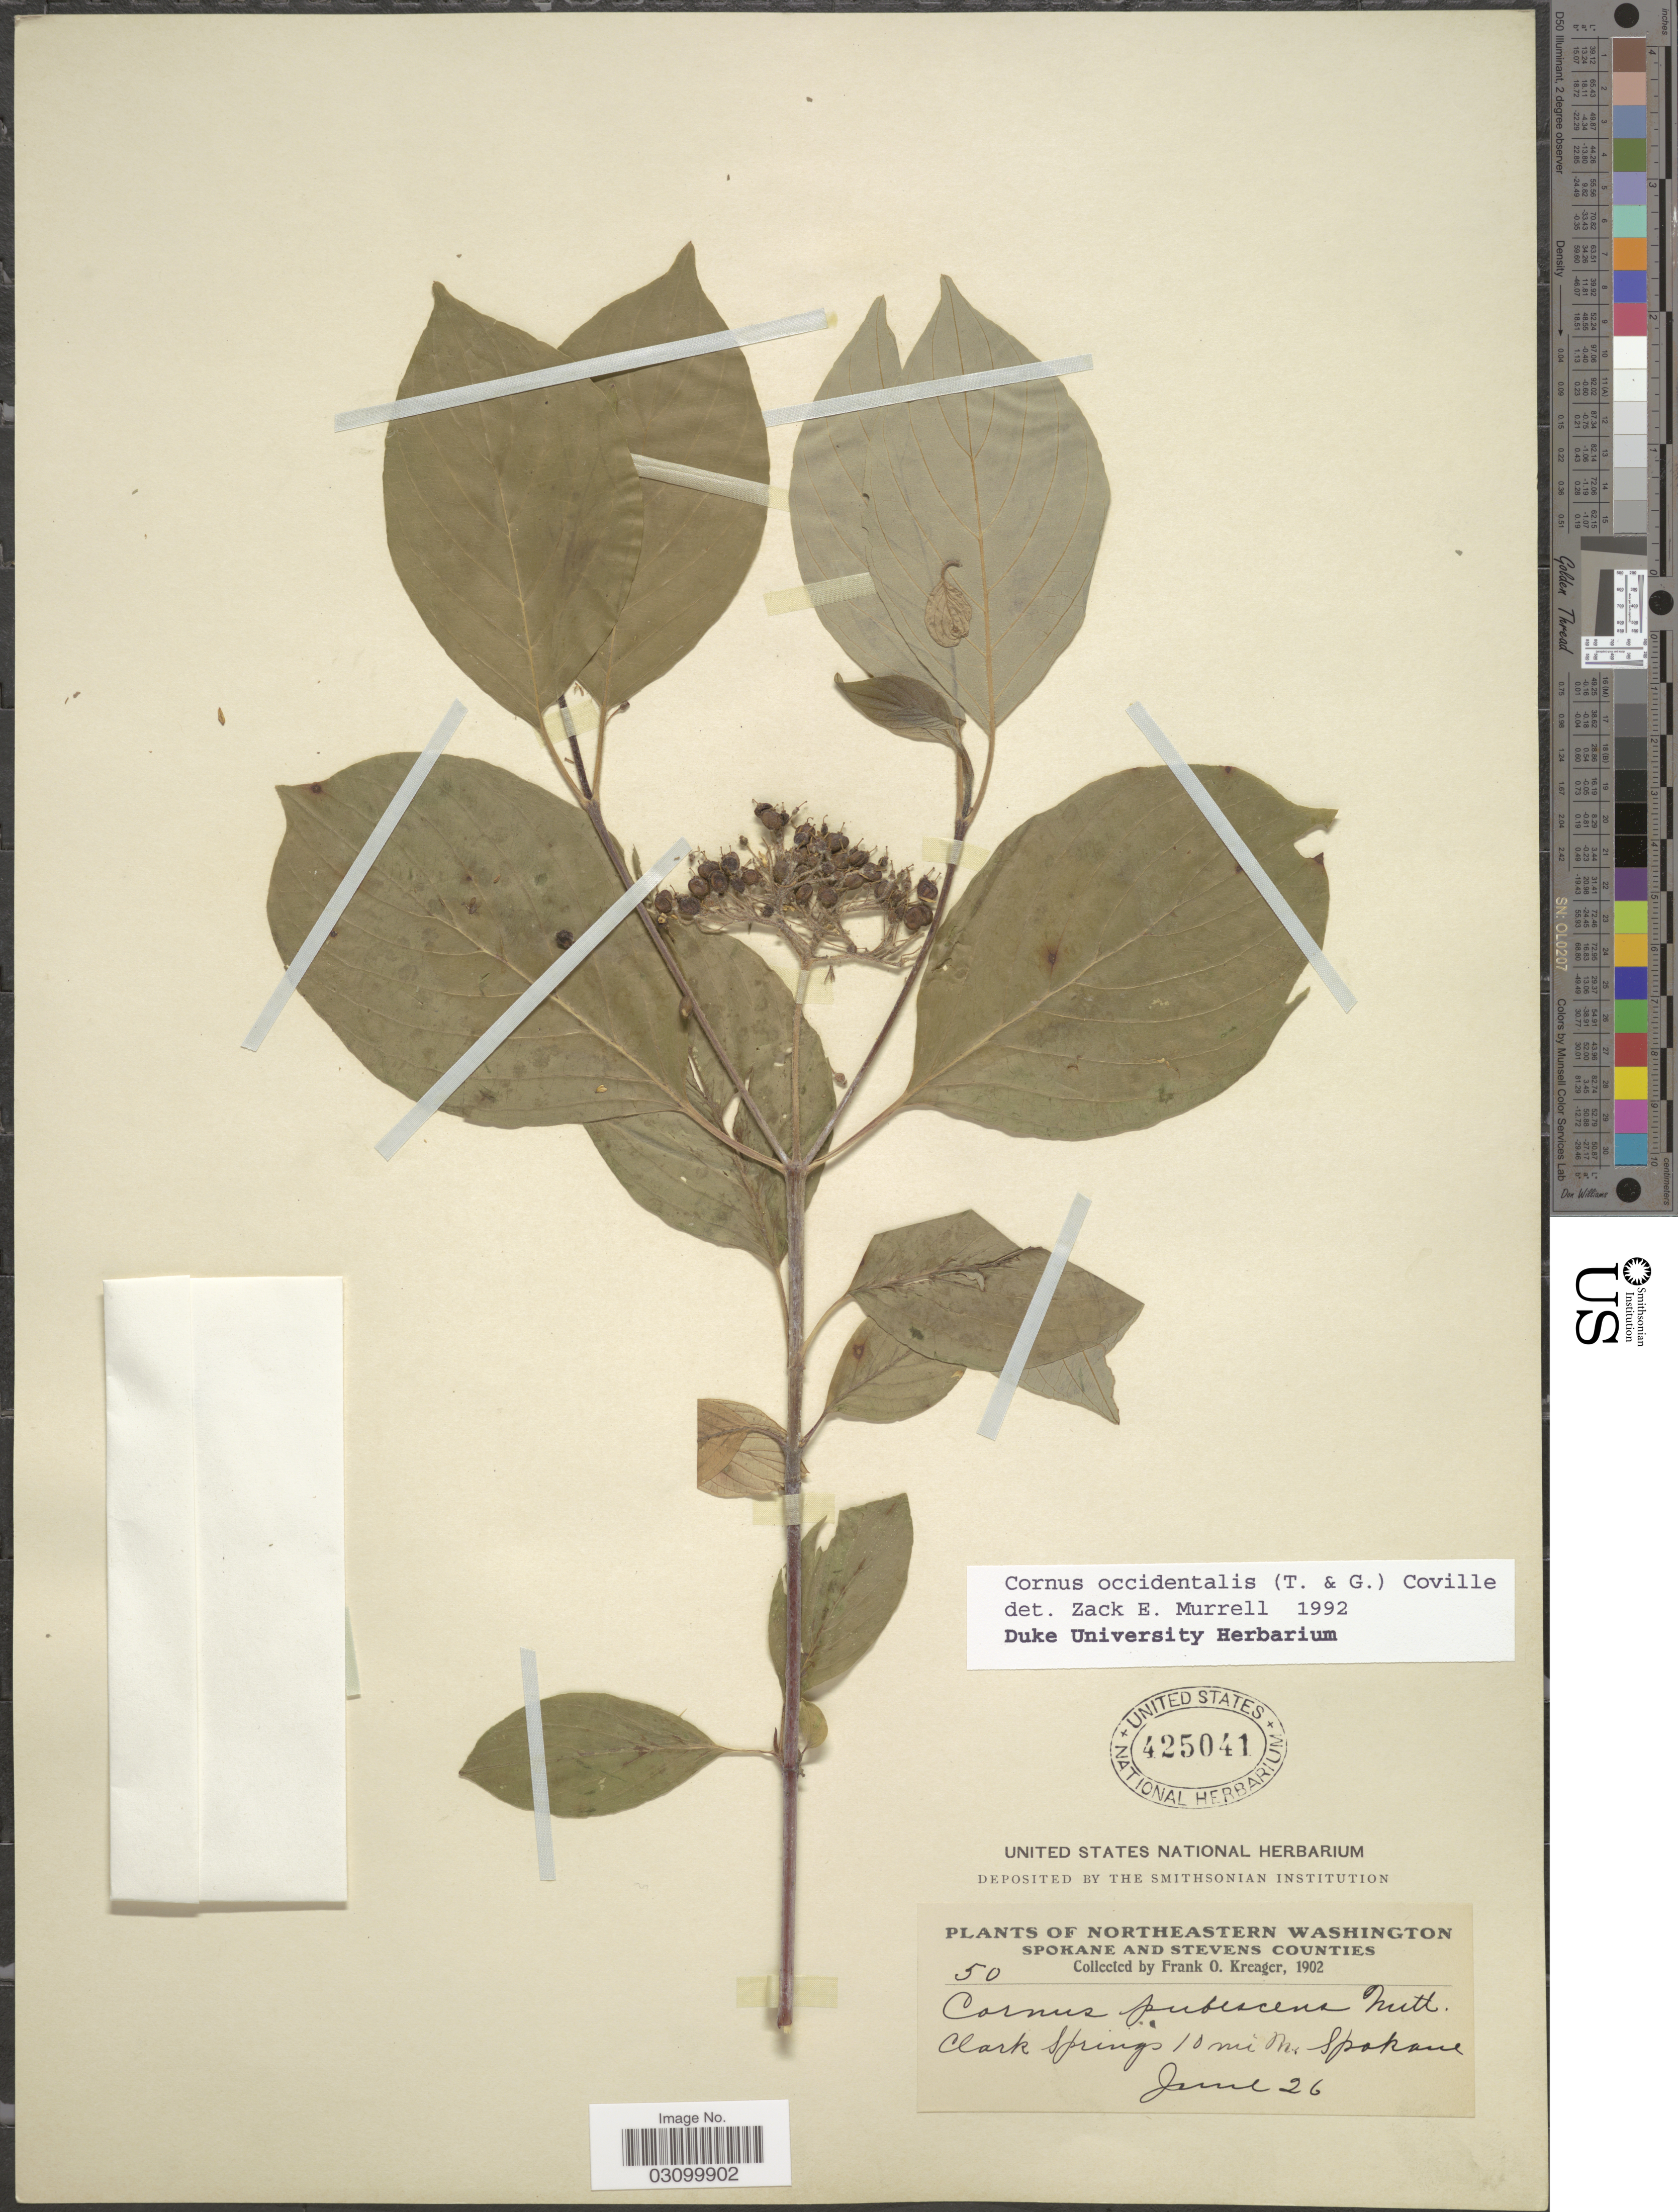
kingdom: Plantae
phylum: Tracheophyta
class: Magnoliopsida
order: Cornales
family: Cornaceae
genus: Cornus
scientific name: Cornus occidentalis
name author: (Torr. & A. Gray) Coville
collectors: F. Kreager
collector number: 50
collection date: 1902-06-26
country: United States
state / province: Washington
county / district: Spokane / Stevens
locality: Northeastern Washington. Spokane and Stevens Counties. Clark Springs 10 mi. N. Spokane.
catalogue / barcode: US 425041